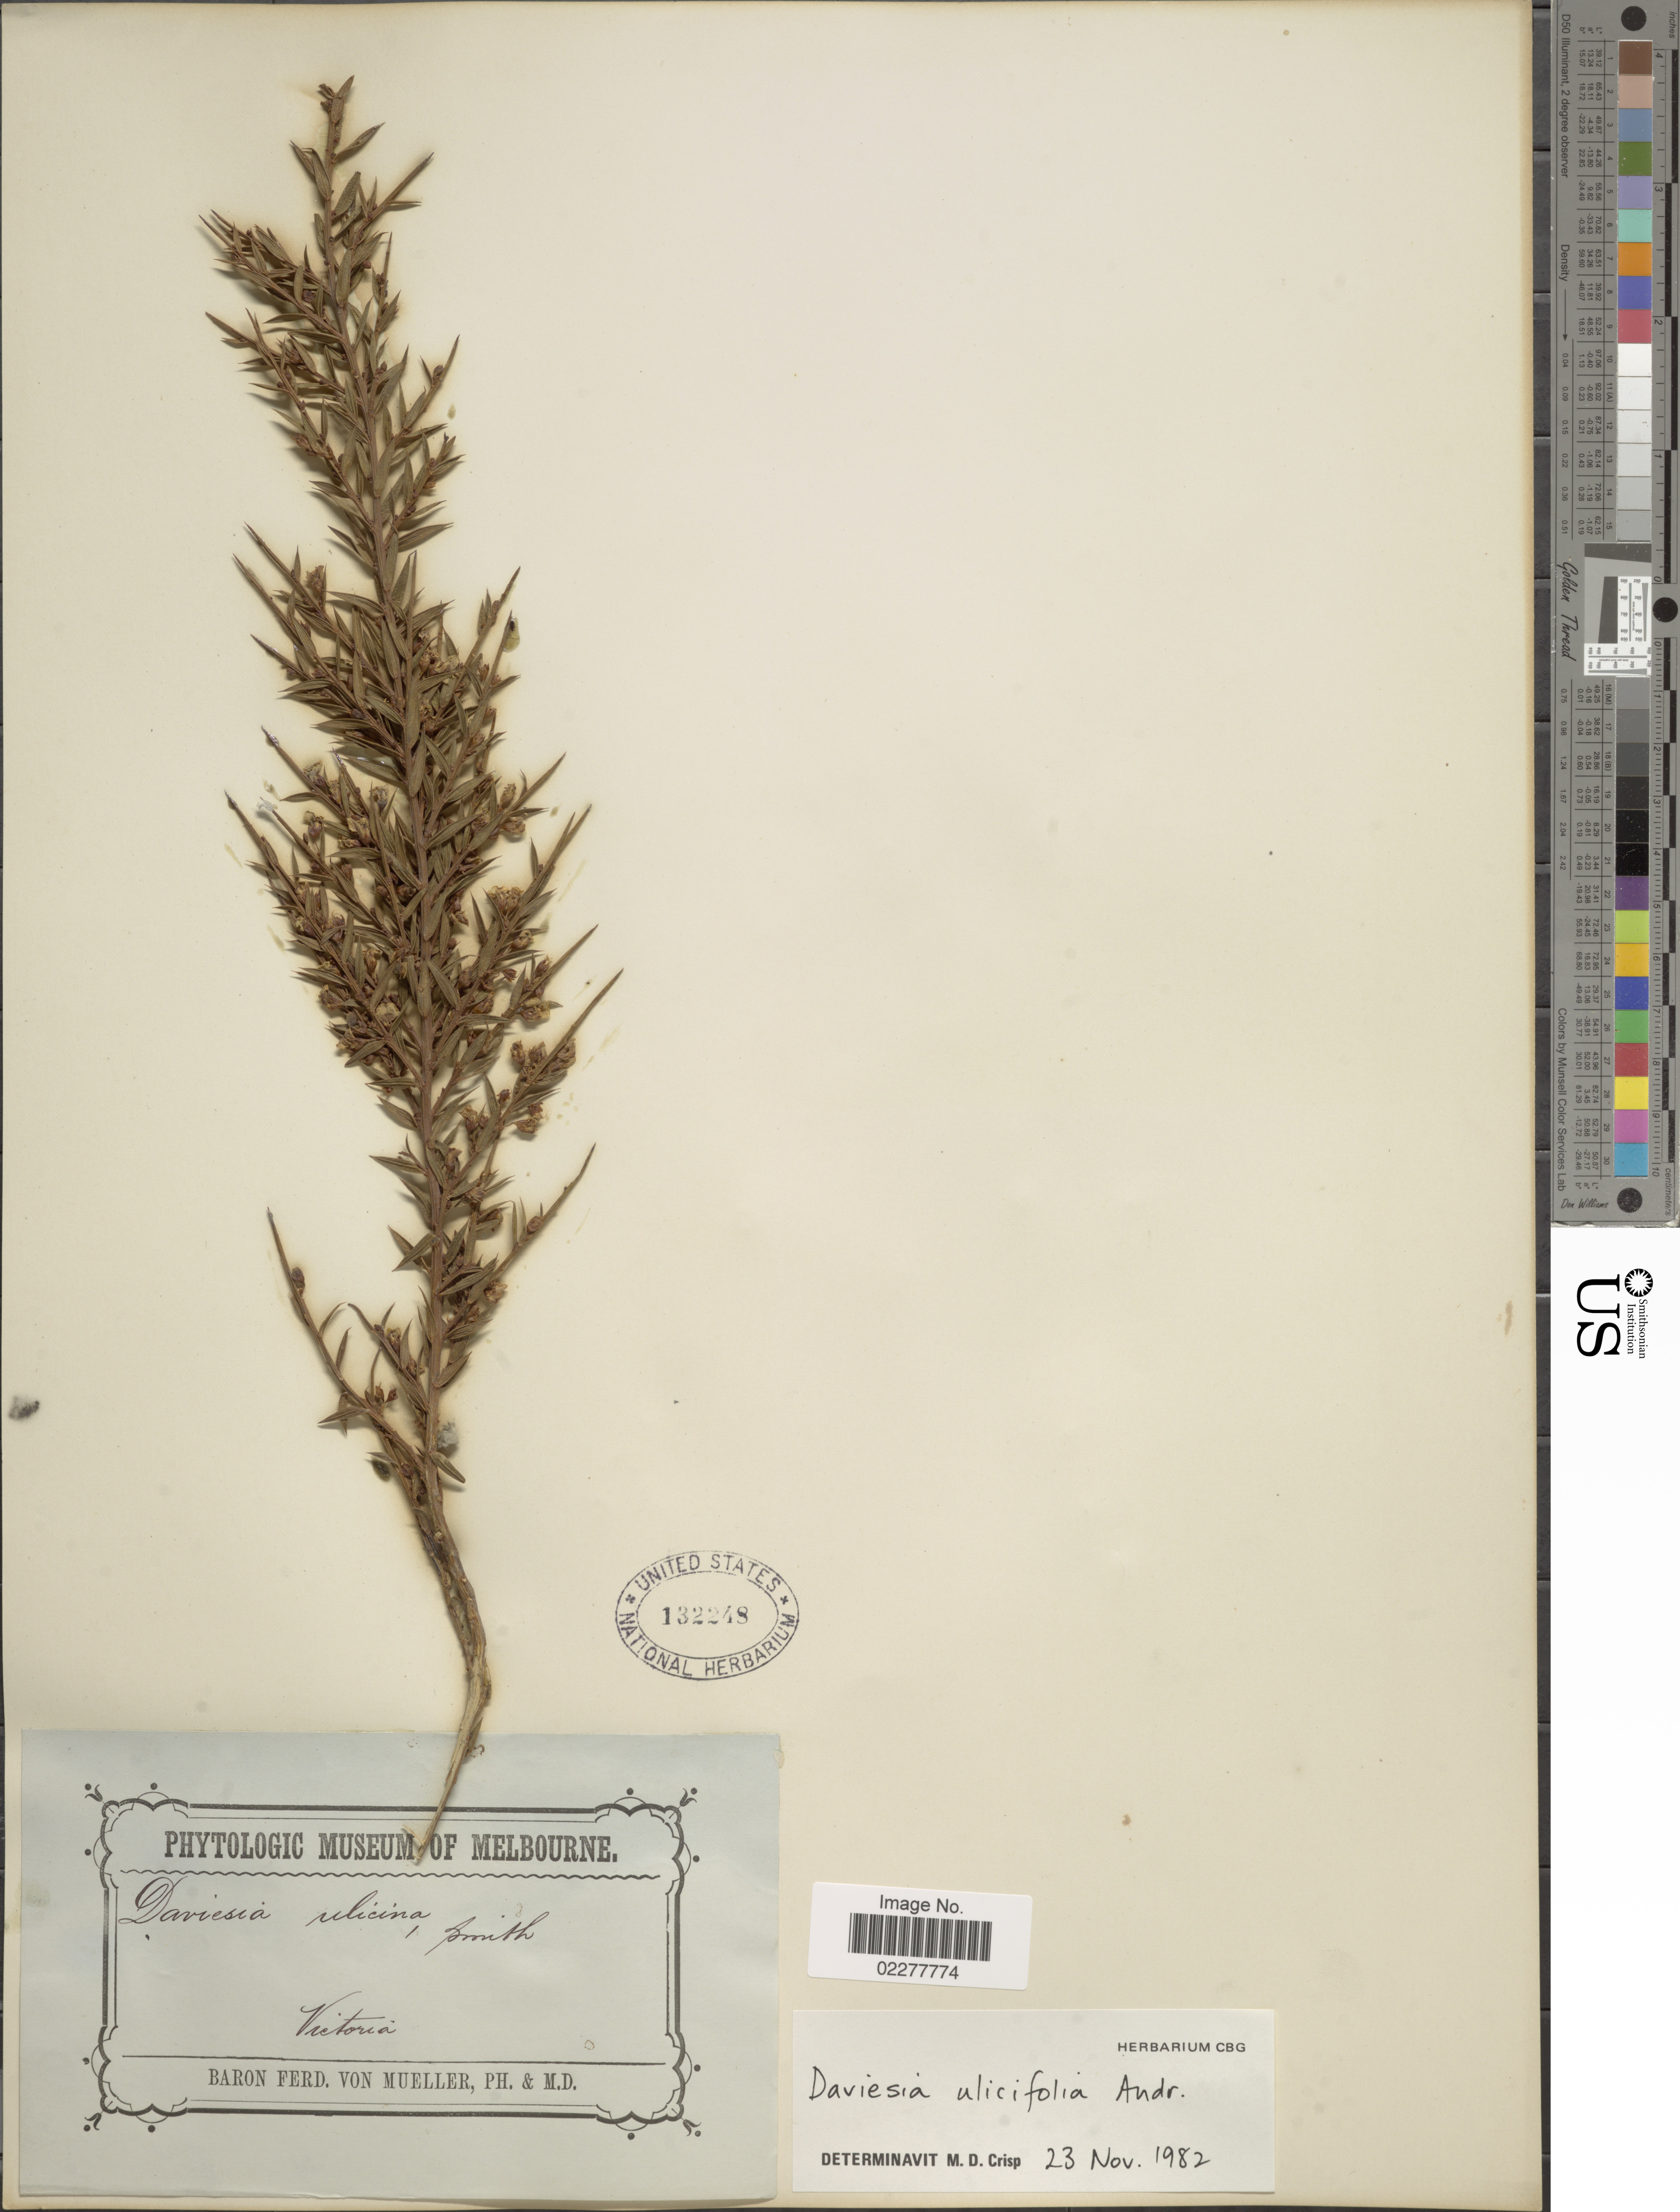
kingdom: Plantae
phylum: Tracheophyta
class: Magnoliopsida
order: Fabales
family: Fabaceae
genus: Daviesia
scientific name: Daviesia ulicifolia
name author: Andrews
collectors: F. von Mueller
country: Australia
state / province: Victoria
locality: Victoria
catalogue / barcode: US 132248